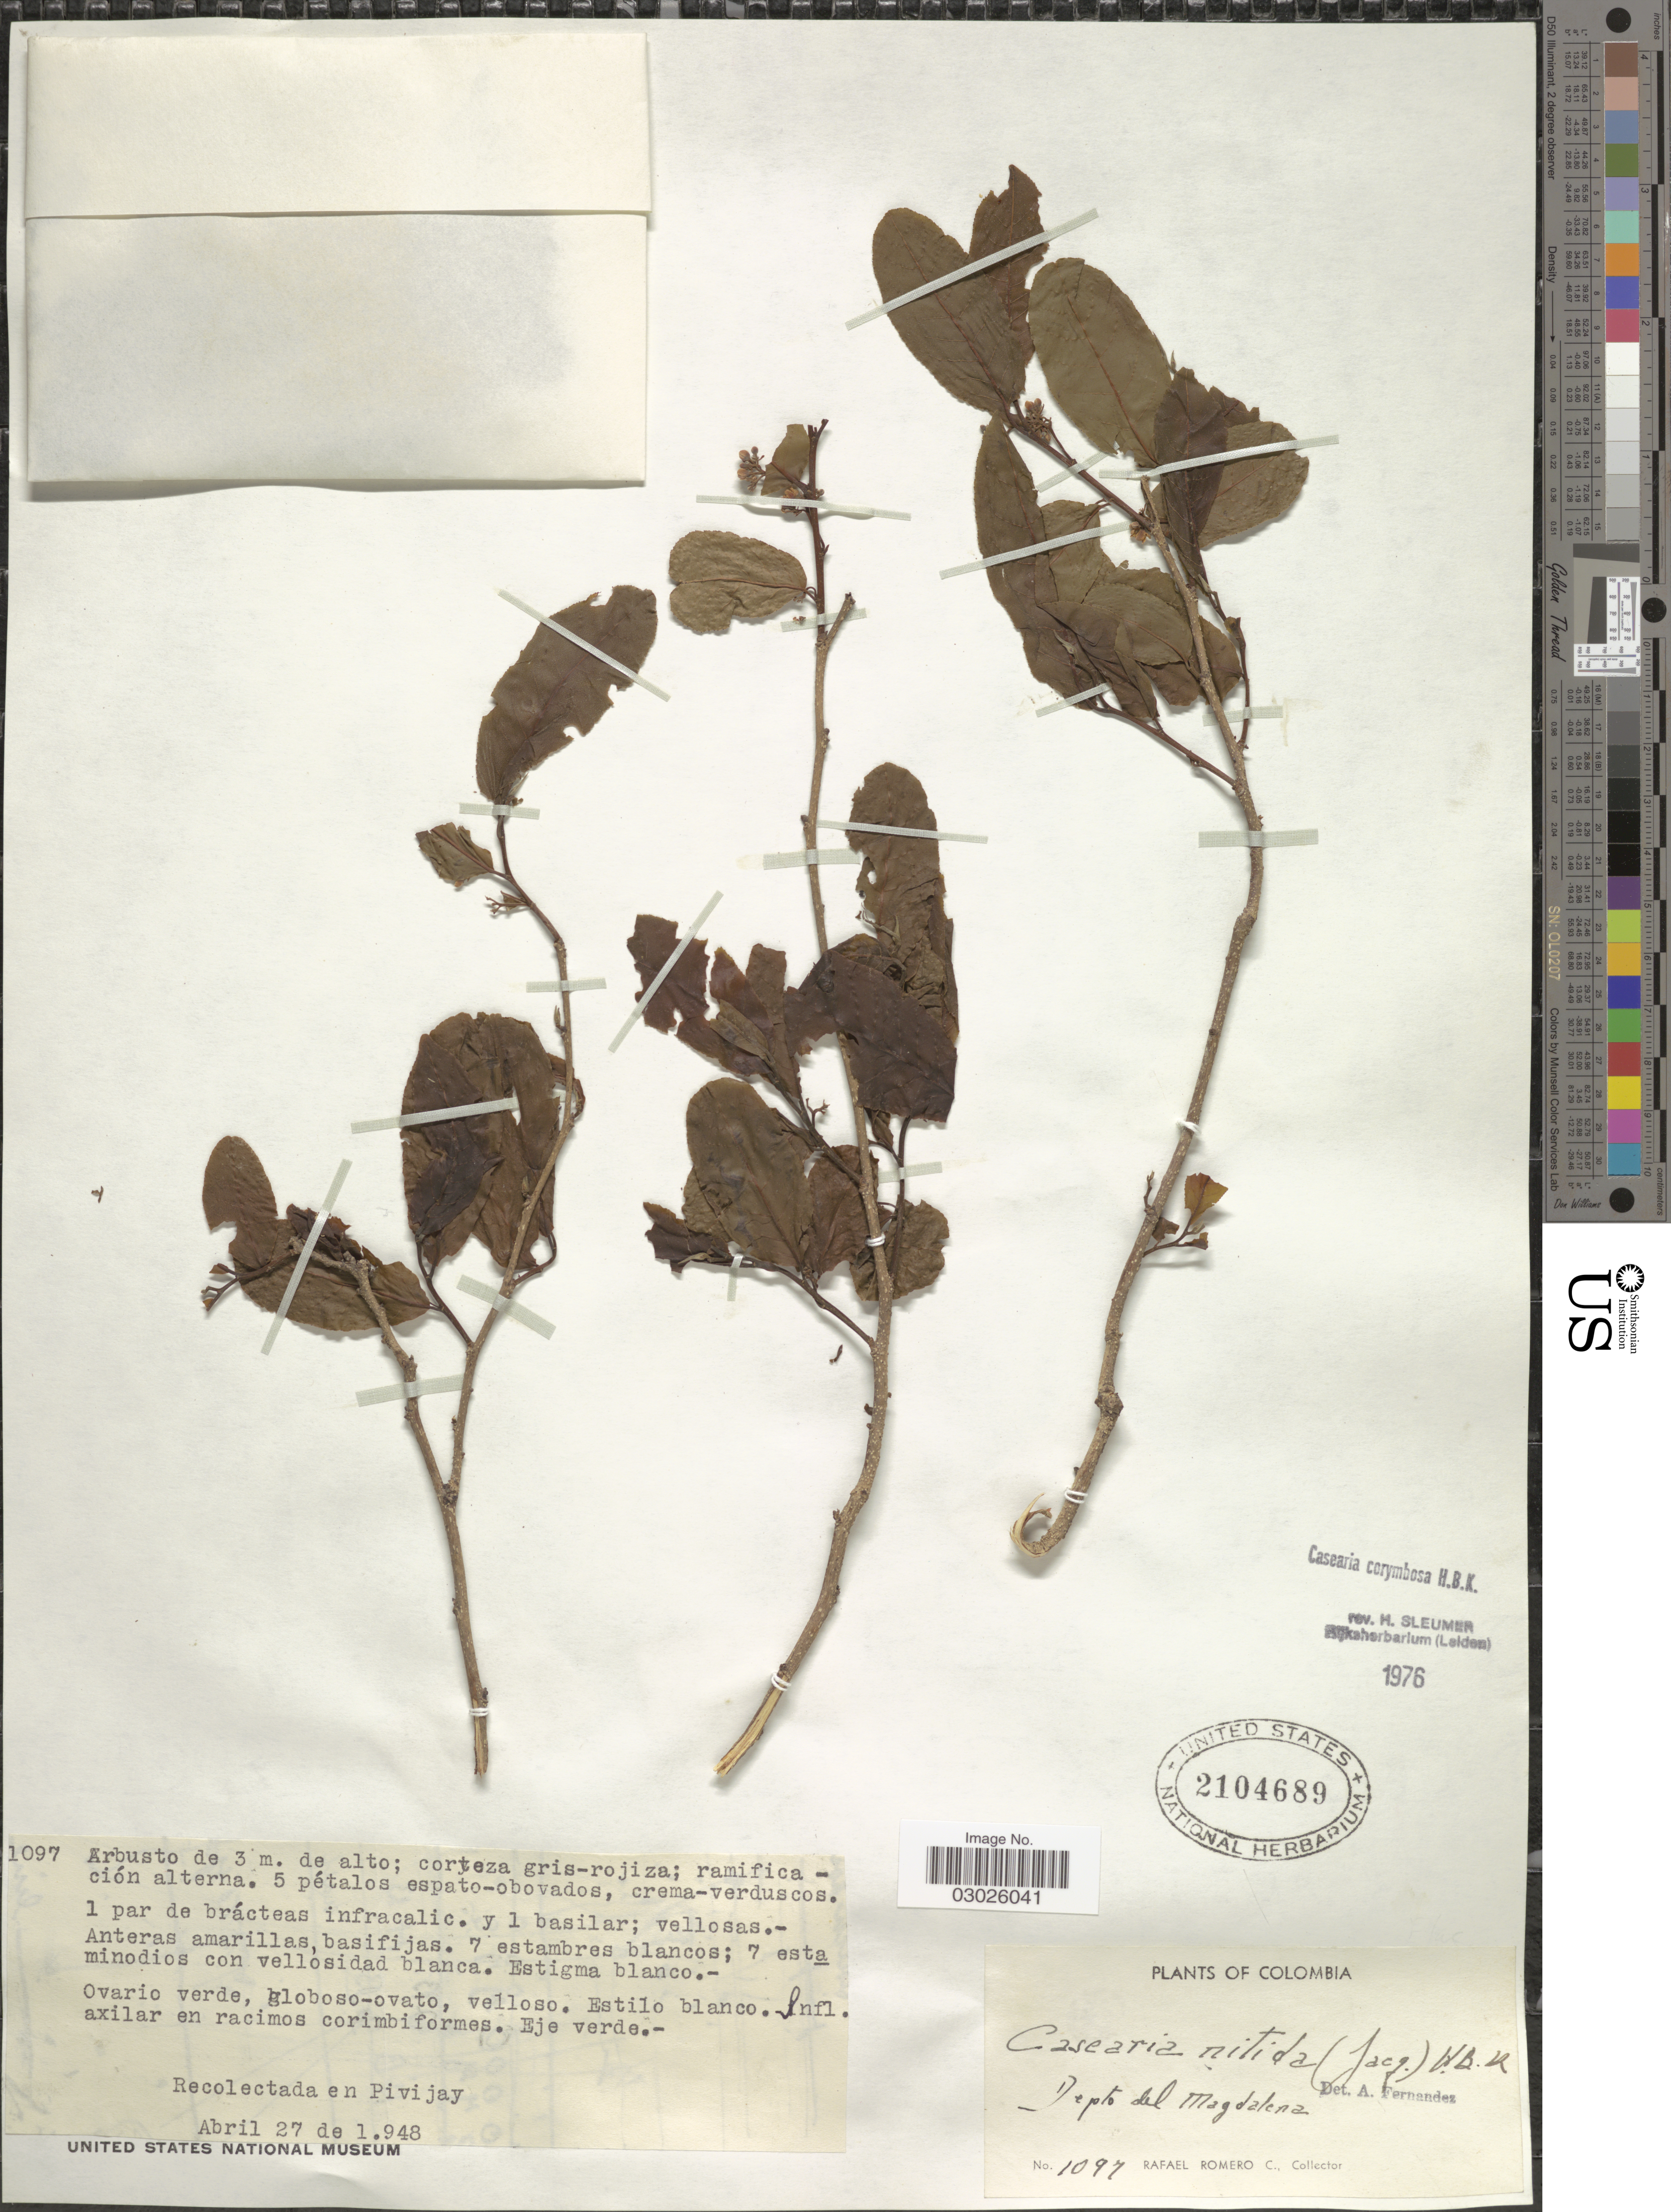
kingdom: Plantae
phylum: Tracheophyta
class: Magnoliopsida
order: Malpighiales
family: Salicaceae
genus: Casearia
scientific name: Casearia corymbosa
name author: Kunth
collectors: R. Romero Castañeda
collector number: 1097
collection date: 1948-04-27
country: Colombia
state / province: Magdalena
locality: Depto. del Magdalena. En Pivijay.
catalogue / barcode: US 2104689